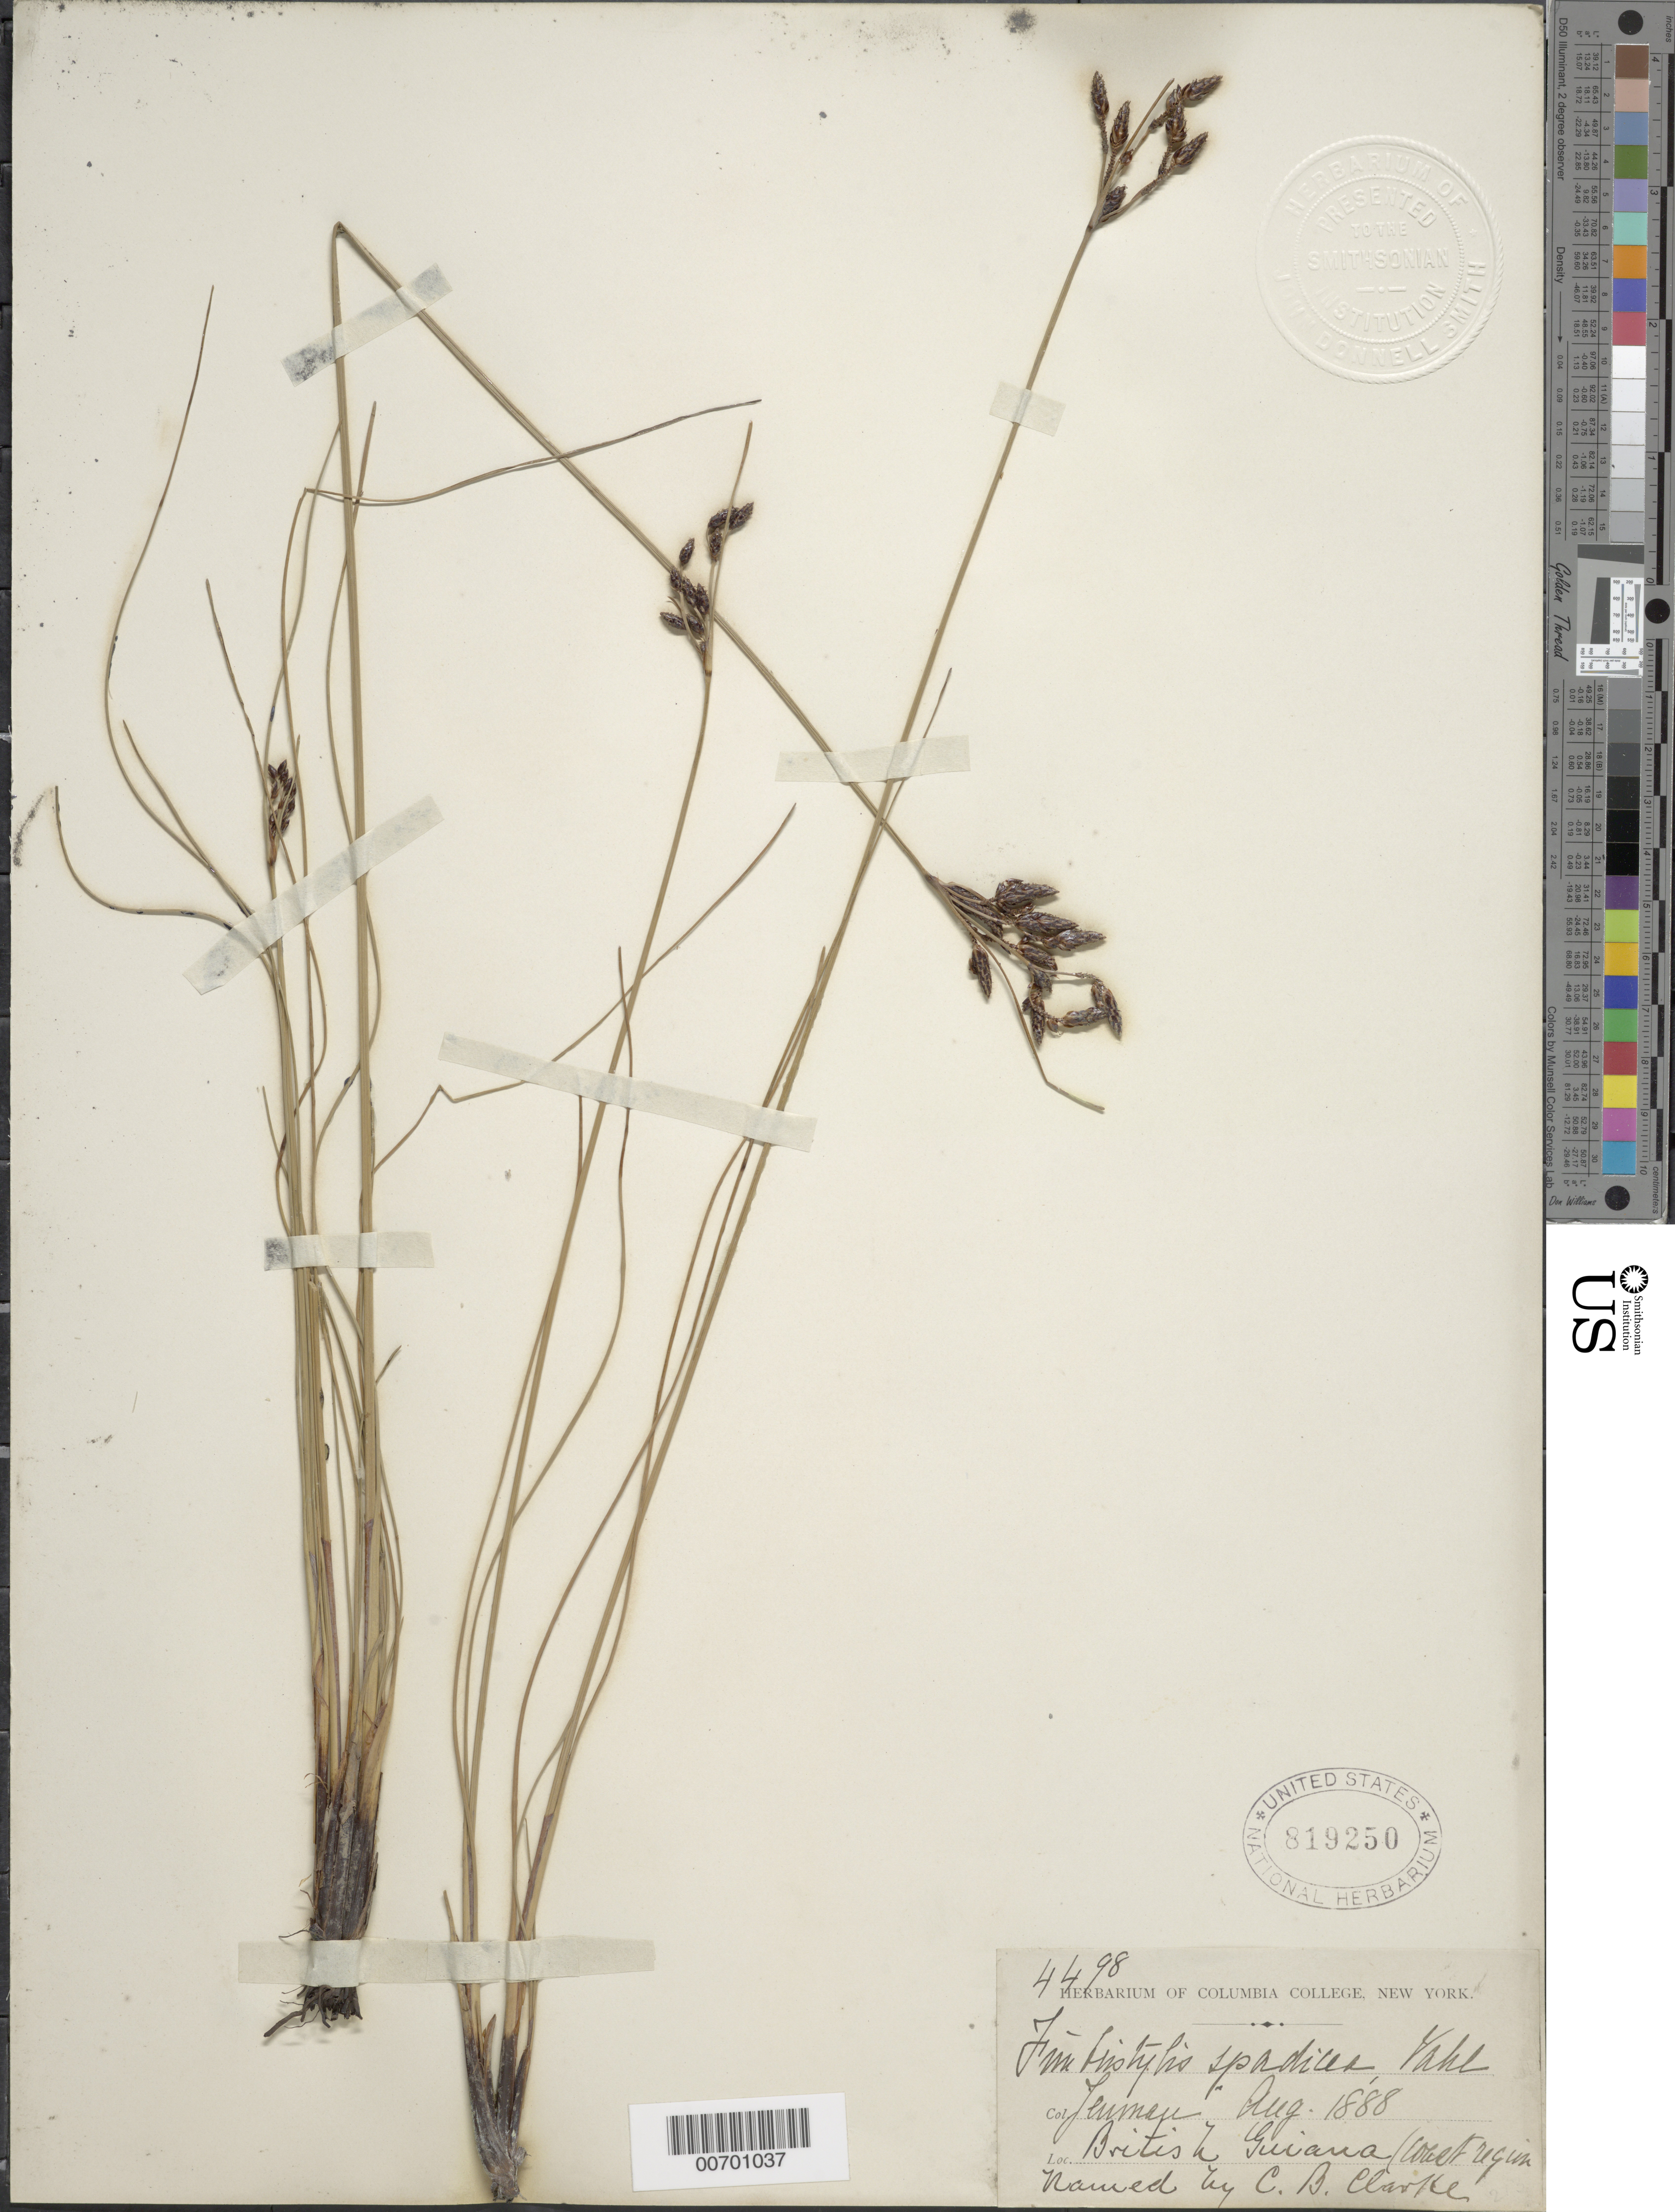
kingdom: Plantae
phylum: Tracheophyta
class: Liliopsida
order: Poales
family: Cyperaceae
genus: Fimbristylis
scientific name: Fimbristylis spadicea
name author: (L.) Vahl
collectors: G. S. Jenman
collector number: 4498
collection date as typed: August 1888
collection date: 1888-08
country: Guyana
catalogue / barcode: US 819250